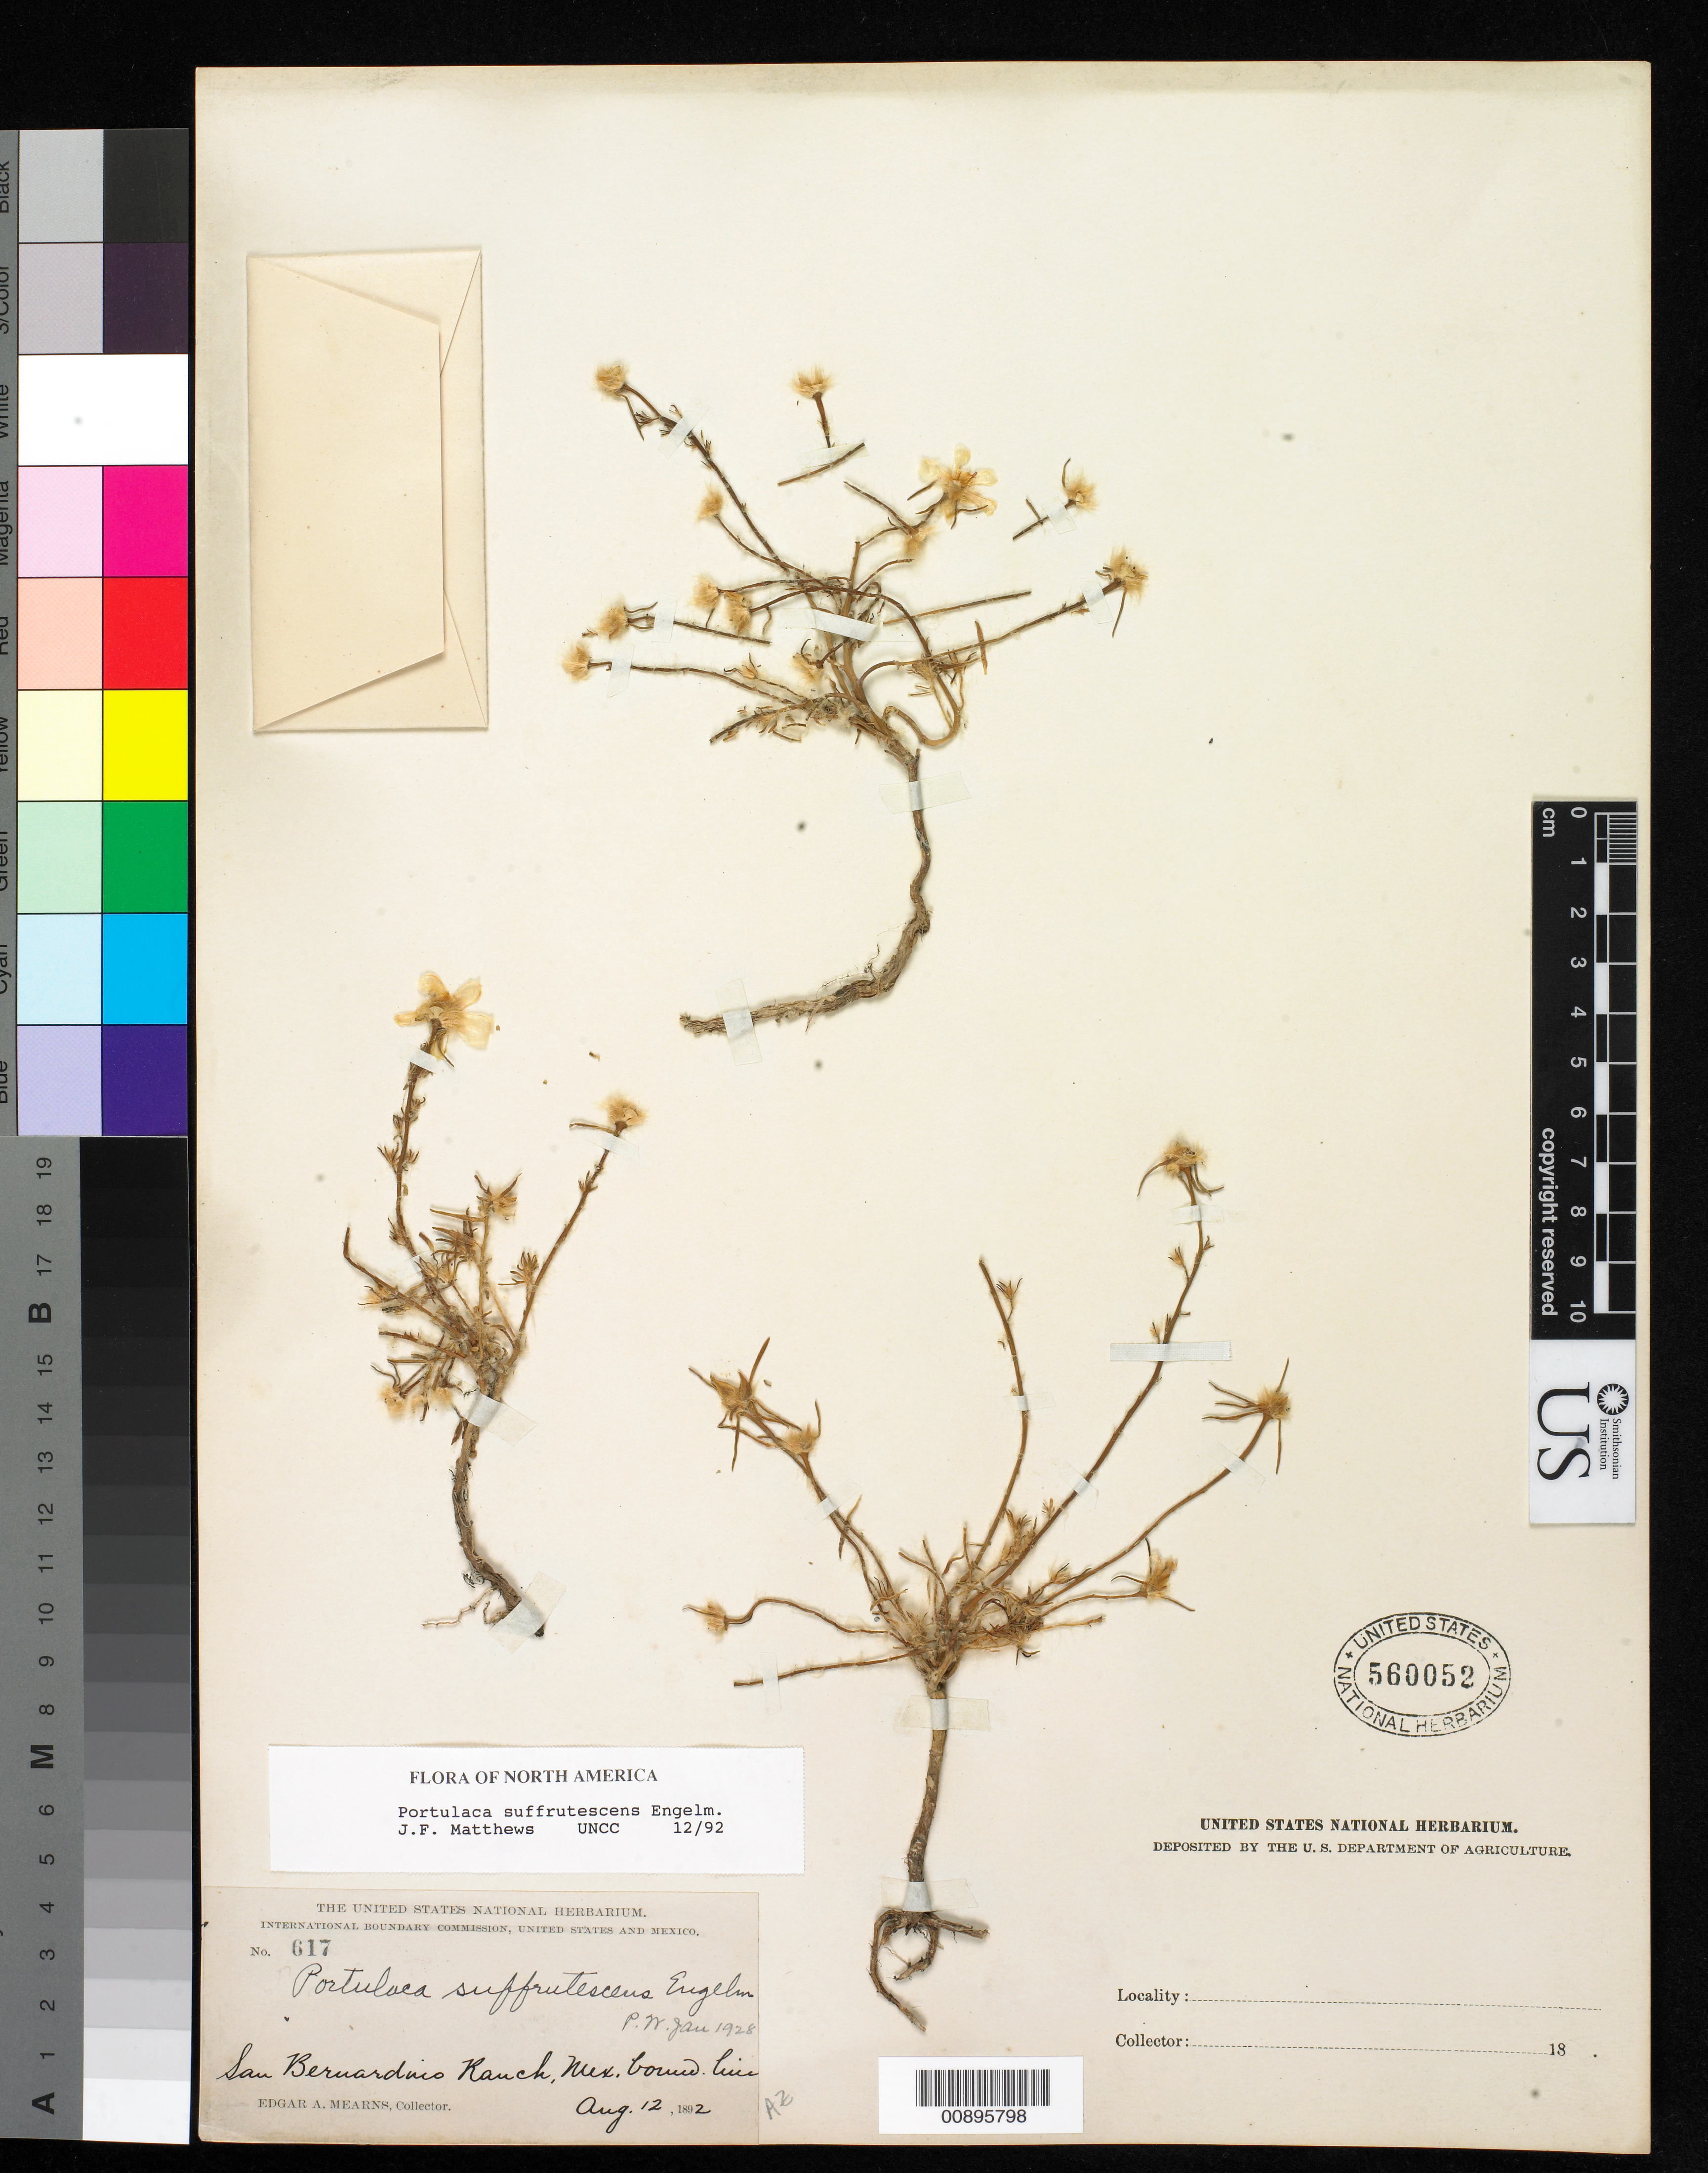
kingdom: Plantae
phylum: Tracheophyta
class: Magnoliopsida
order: Caryophyllales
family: Portulacaceae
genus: Portulaca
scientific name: Portulaca suffrutescens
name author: Engelm.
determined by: Matthews, J. F.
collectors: E. A. Mearns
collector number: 617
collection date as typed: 12 Aug 1892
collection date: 1892-08-12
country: United States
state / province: Arizona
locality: San Bernardino Ranch, Mexican Boundary Line.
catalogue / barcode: US 560052